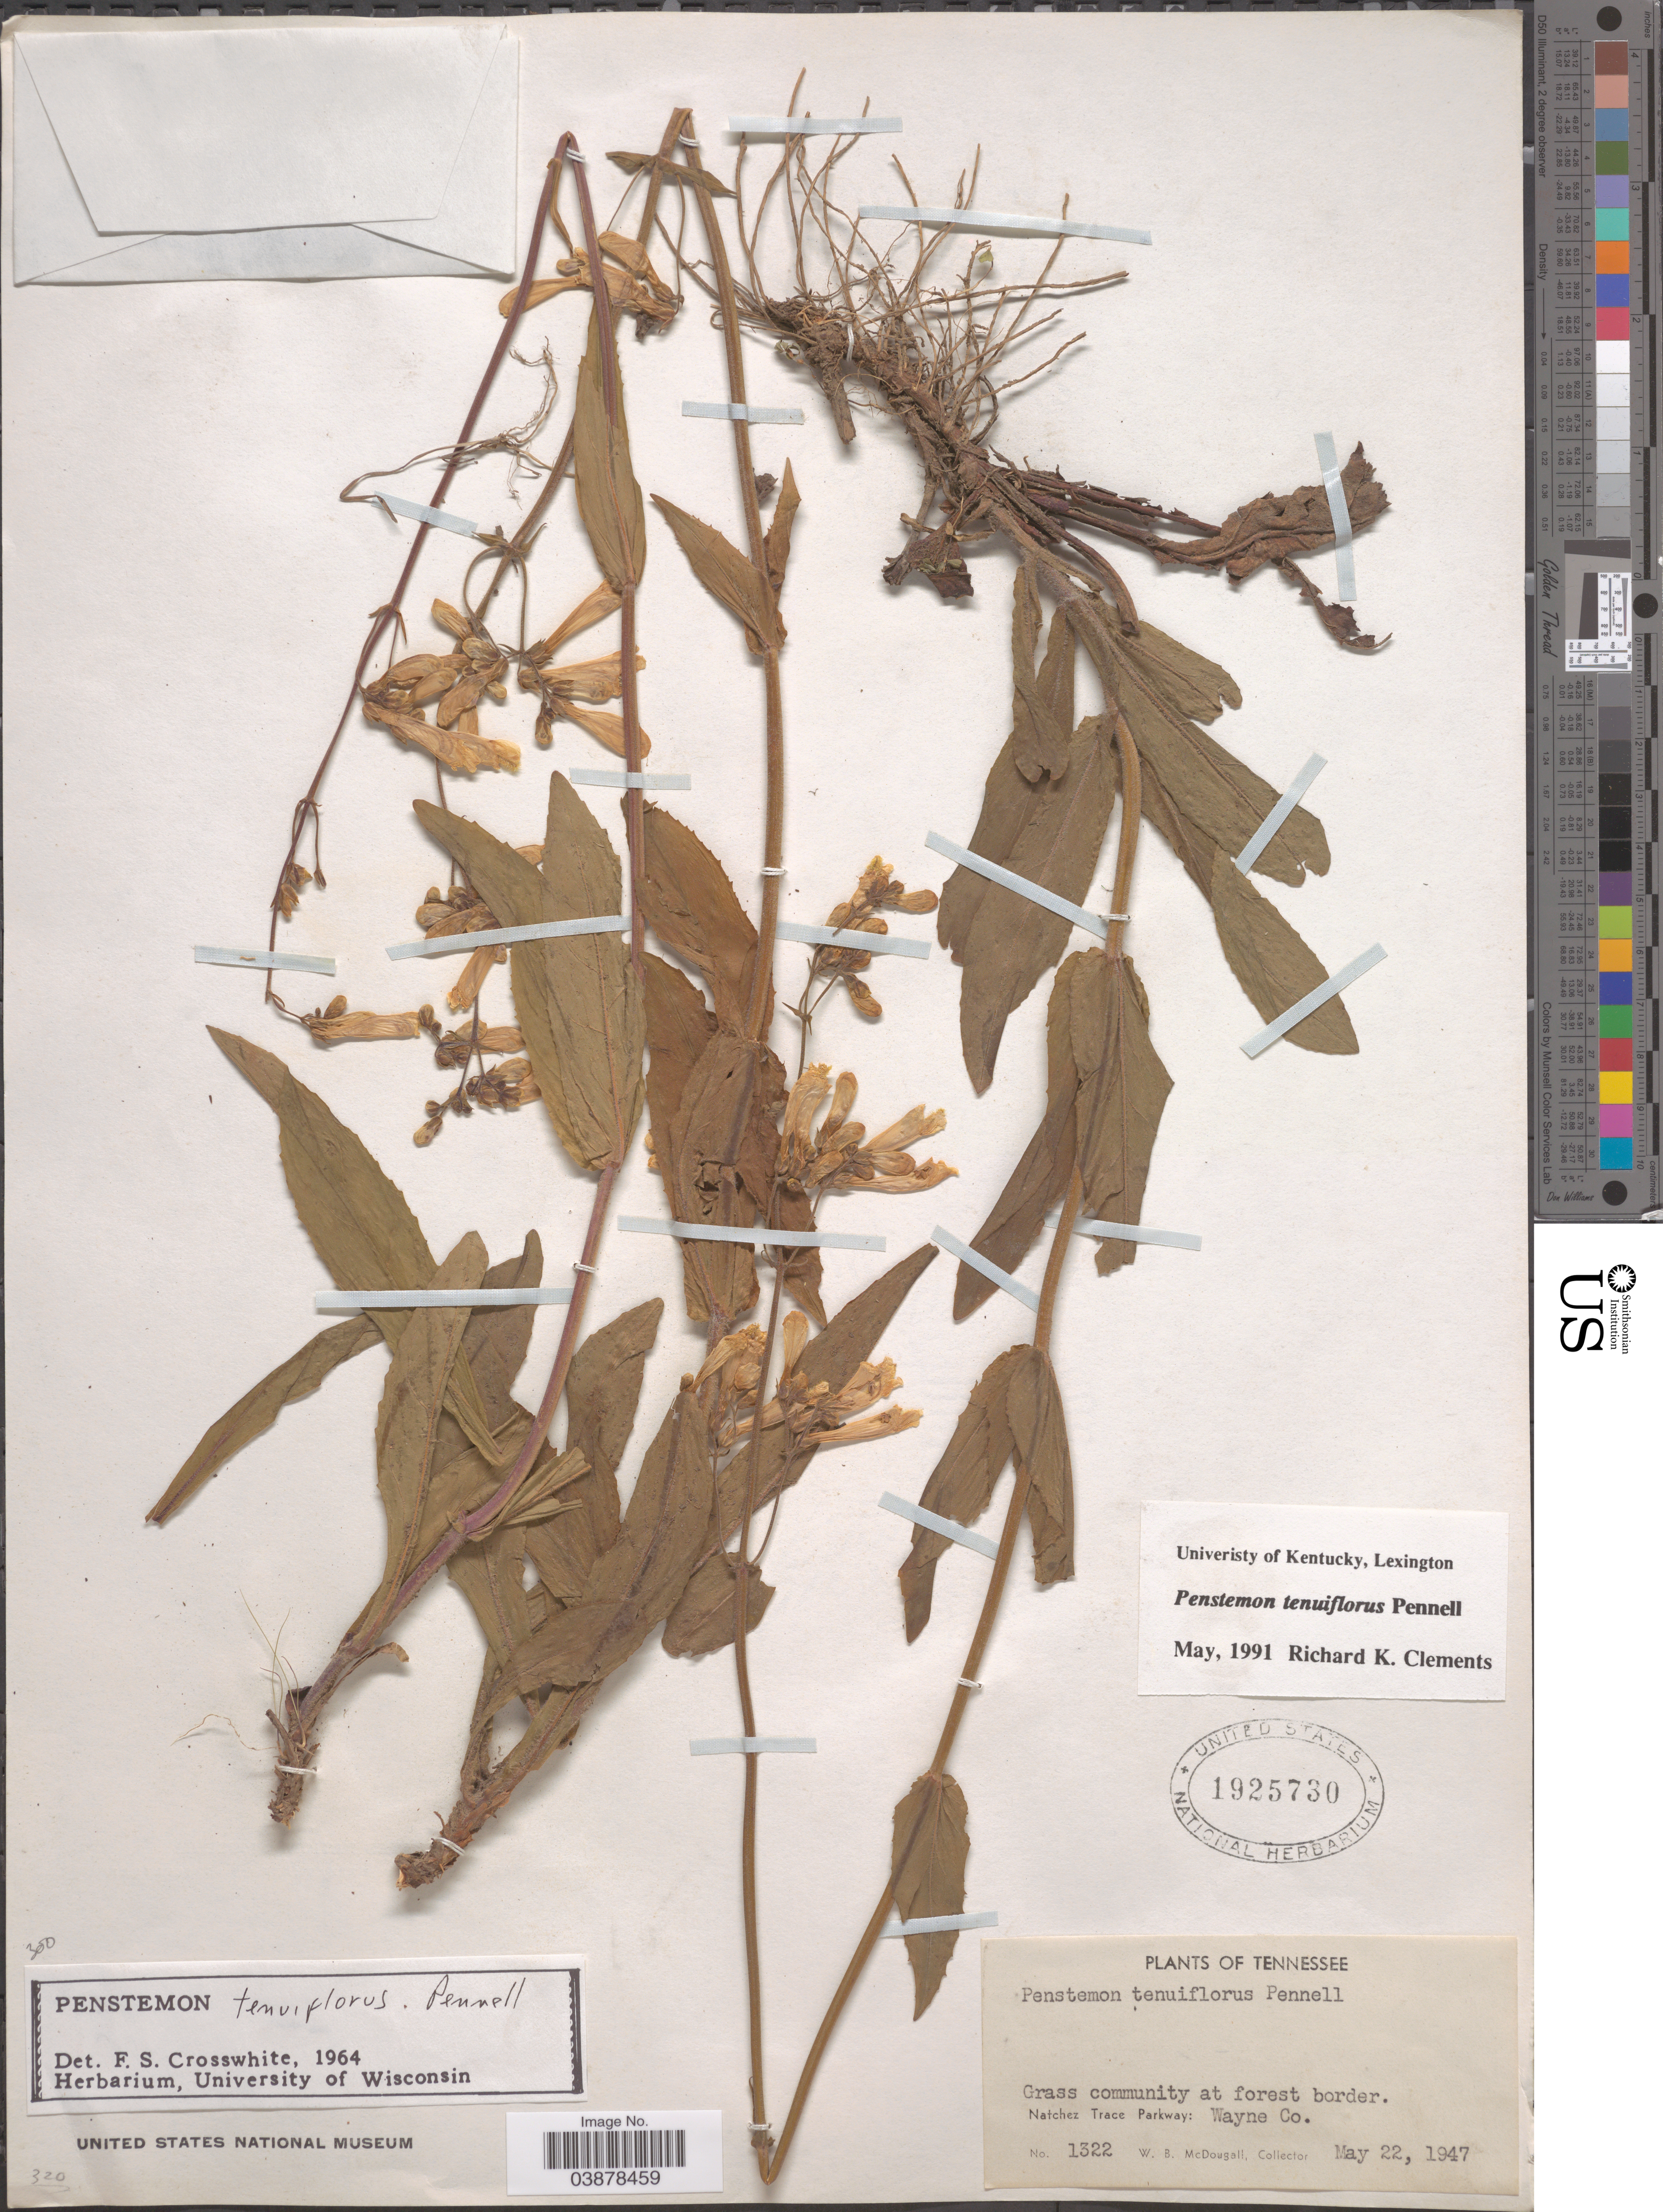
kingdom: Plantae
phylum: Tracheophyta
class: Magnoliopsida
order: Lamiales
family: Plantaginaceae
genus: Penstemon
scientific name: Penstemon tenuiflorus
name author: Pennell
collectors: W. B. McDougall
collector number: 1322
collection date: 1947-05-22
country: United States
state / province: Tennessee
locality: At forest border. Natchez Trace Parkway: Wayne Co.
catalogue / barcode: US 1925730